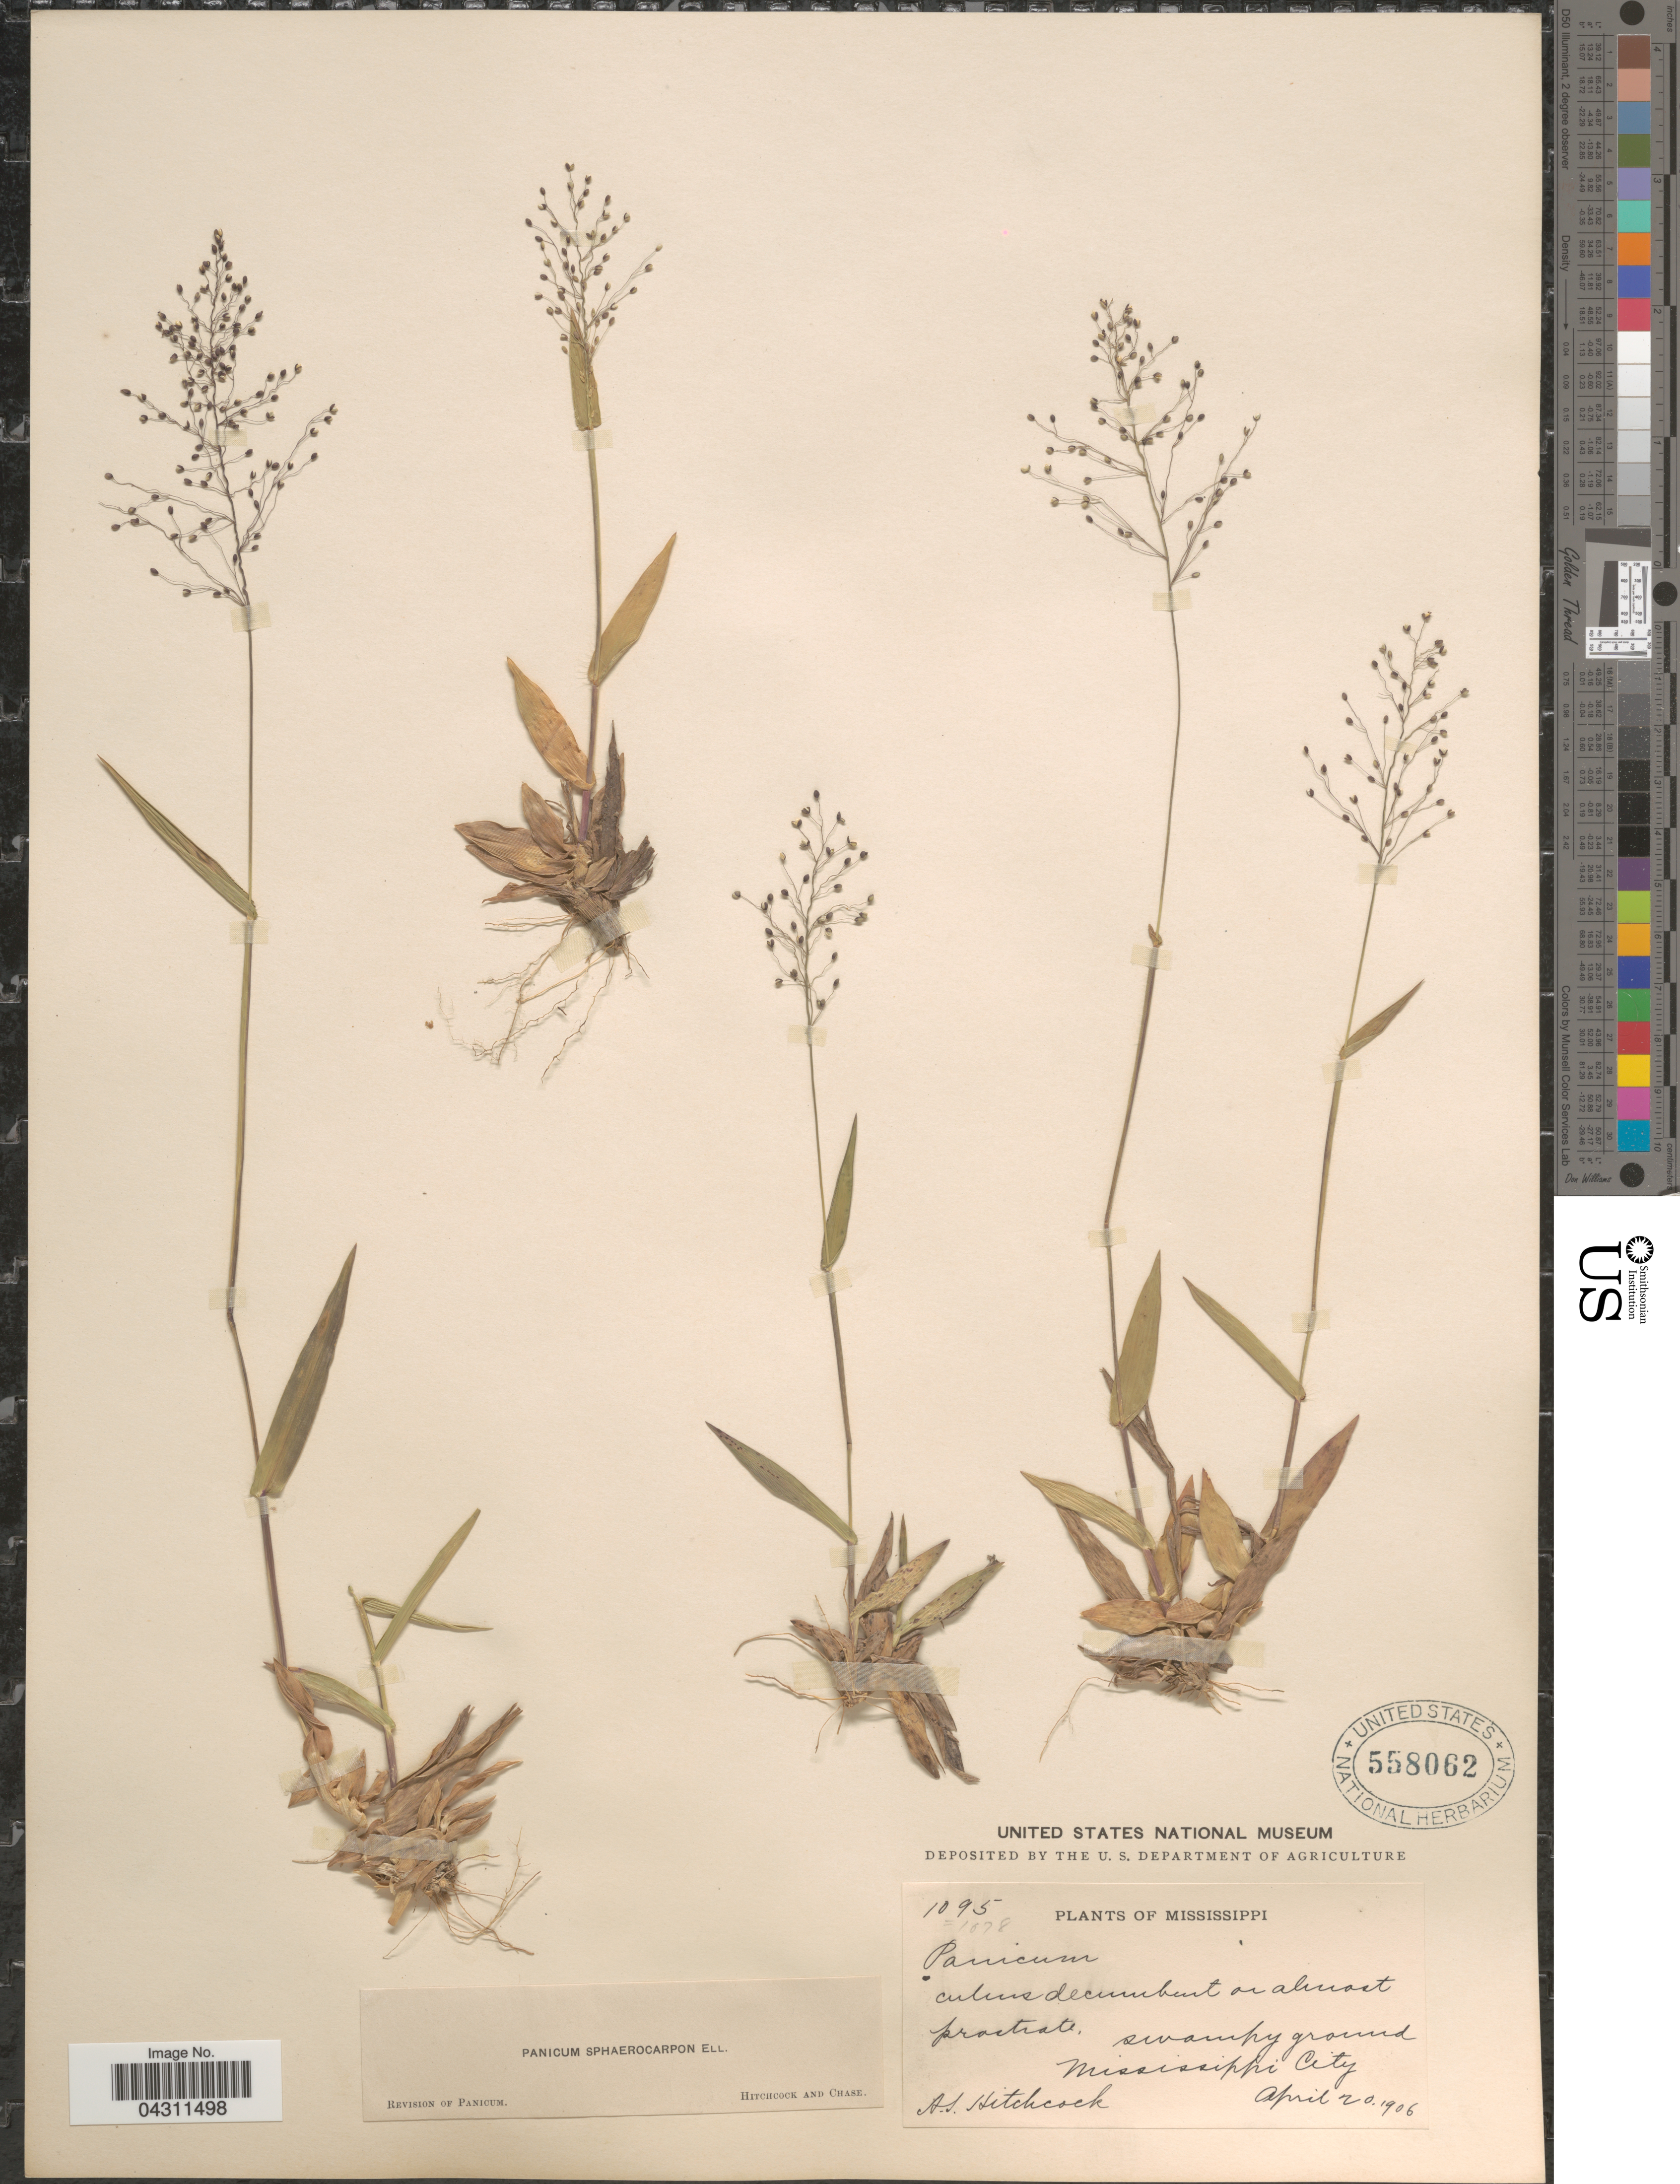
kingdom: Plantae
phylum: Tracheophyta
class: Liliopsida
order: Poales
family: Poaceae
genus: Dichanthelium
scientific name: Dichanthelium sphaerocarpon var. sphaerocarpon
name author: (Elliott) Gould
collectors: A. S. Hitchcock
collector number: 1095=1078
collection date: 1906-04-20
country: United States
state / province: Mississippi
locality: Swampy ground. Mississippi City.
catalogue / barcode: US 558062